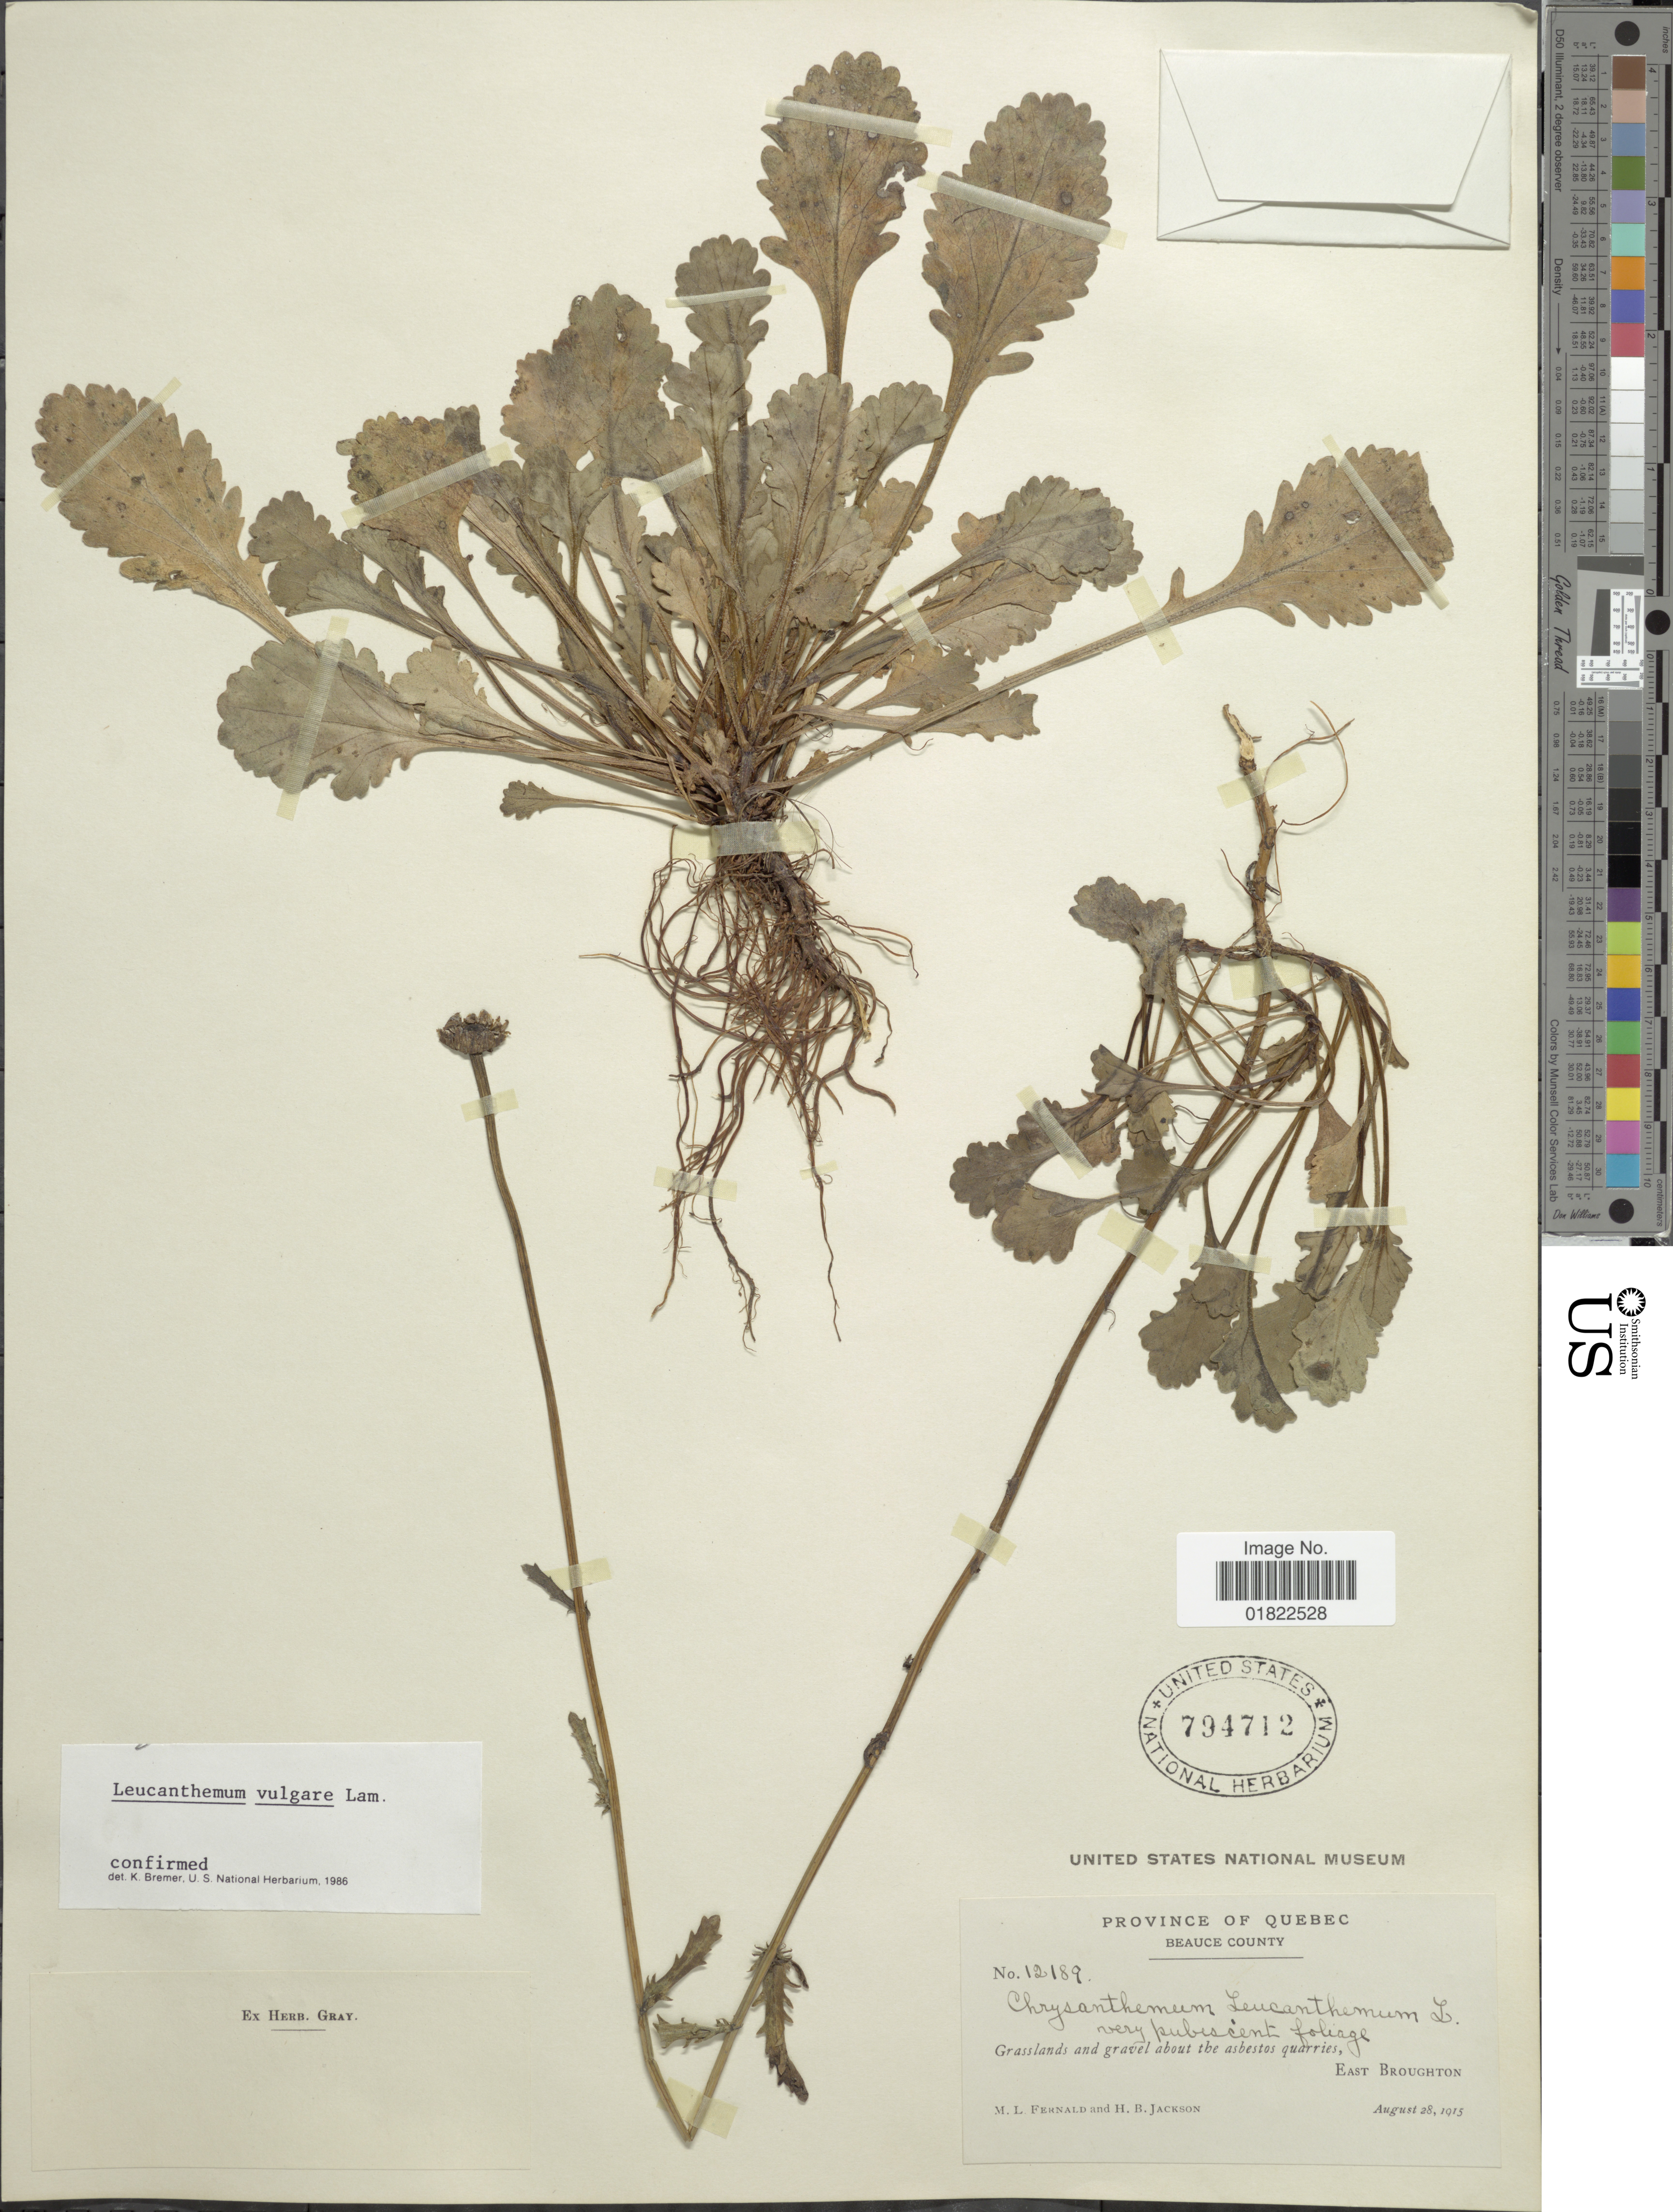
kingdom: Plantae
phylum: Tracheophyta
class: Magnoliopsida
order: Asterales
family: Asteraceae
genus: Leucanthemum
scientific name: Leucanthemum vulgare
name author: Lam.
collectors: M. L. Fernald & H. Jackson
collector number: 12189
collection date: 1915-08-28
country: Canada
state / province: Quebec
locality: Beauce County, Grasslands and gravel about the asbestos quarries, East Broughton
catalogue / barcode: US 794712